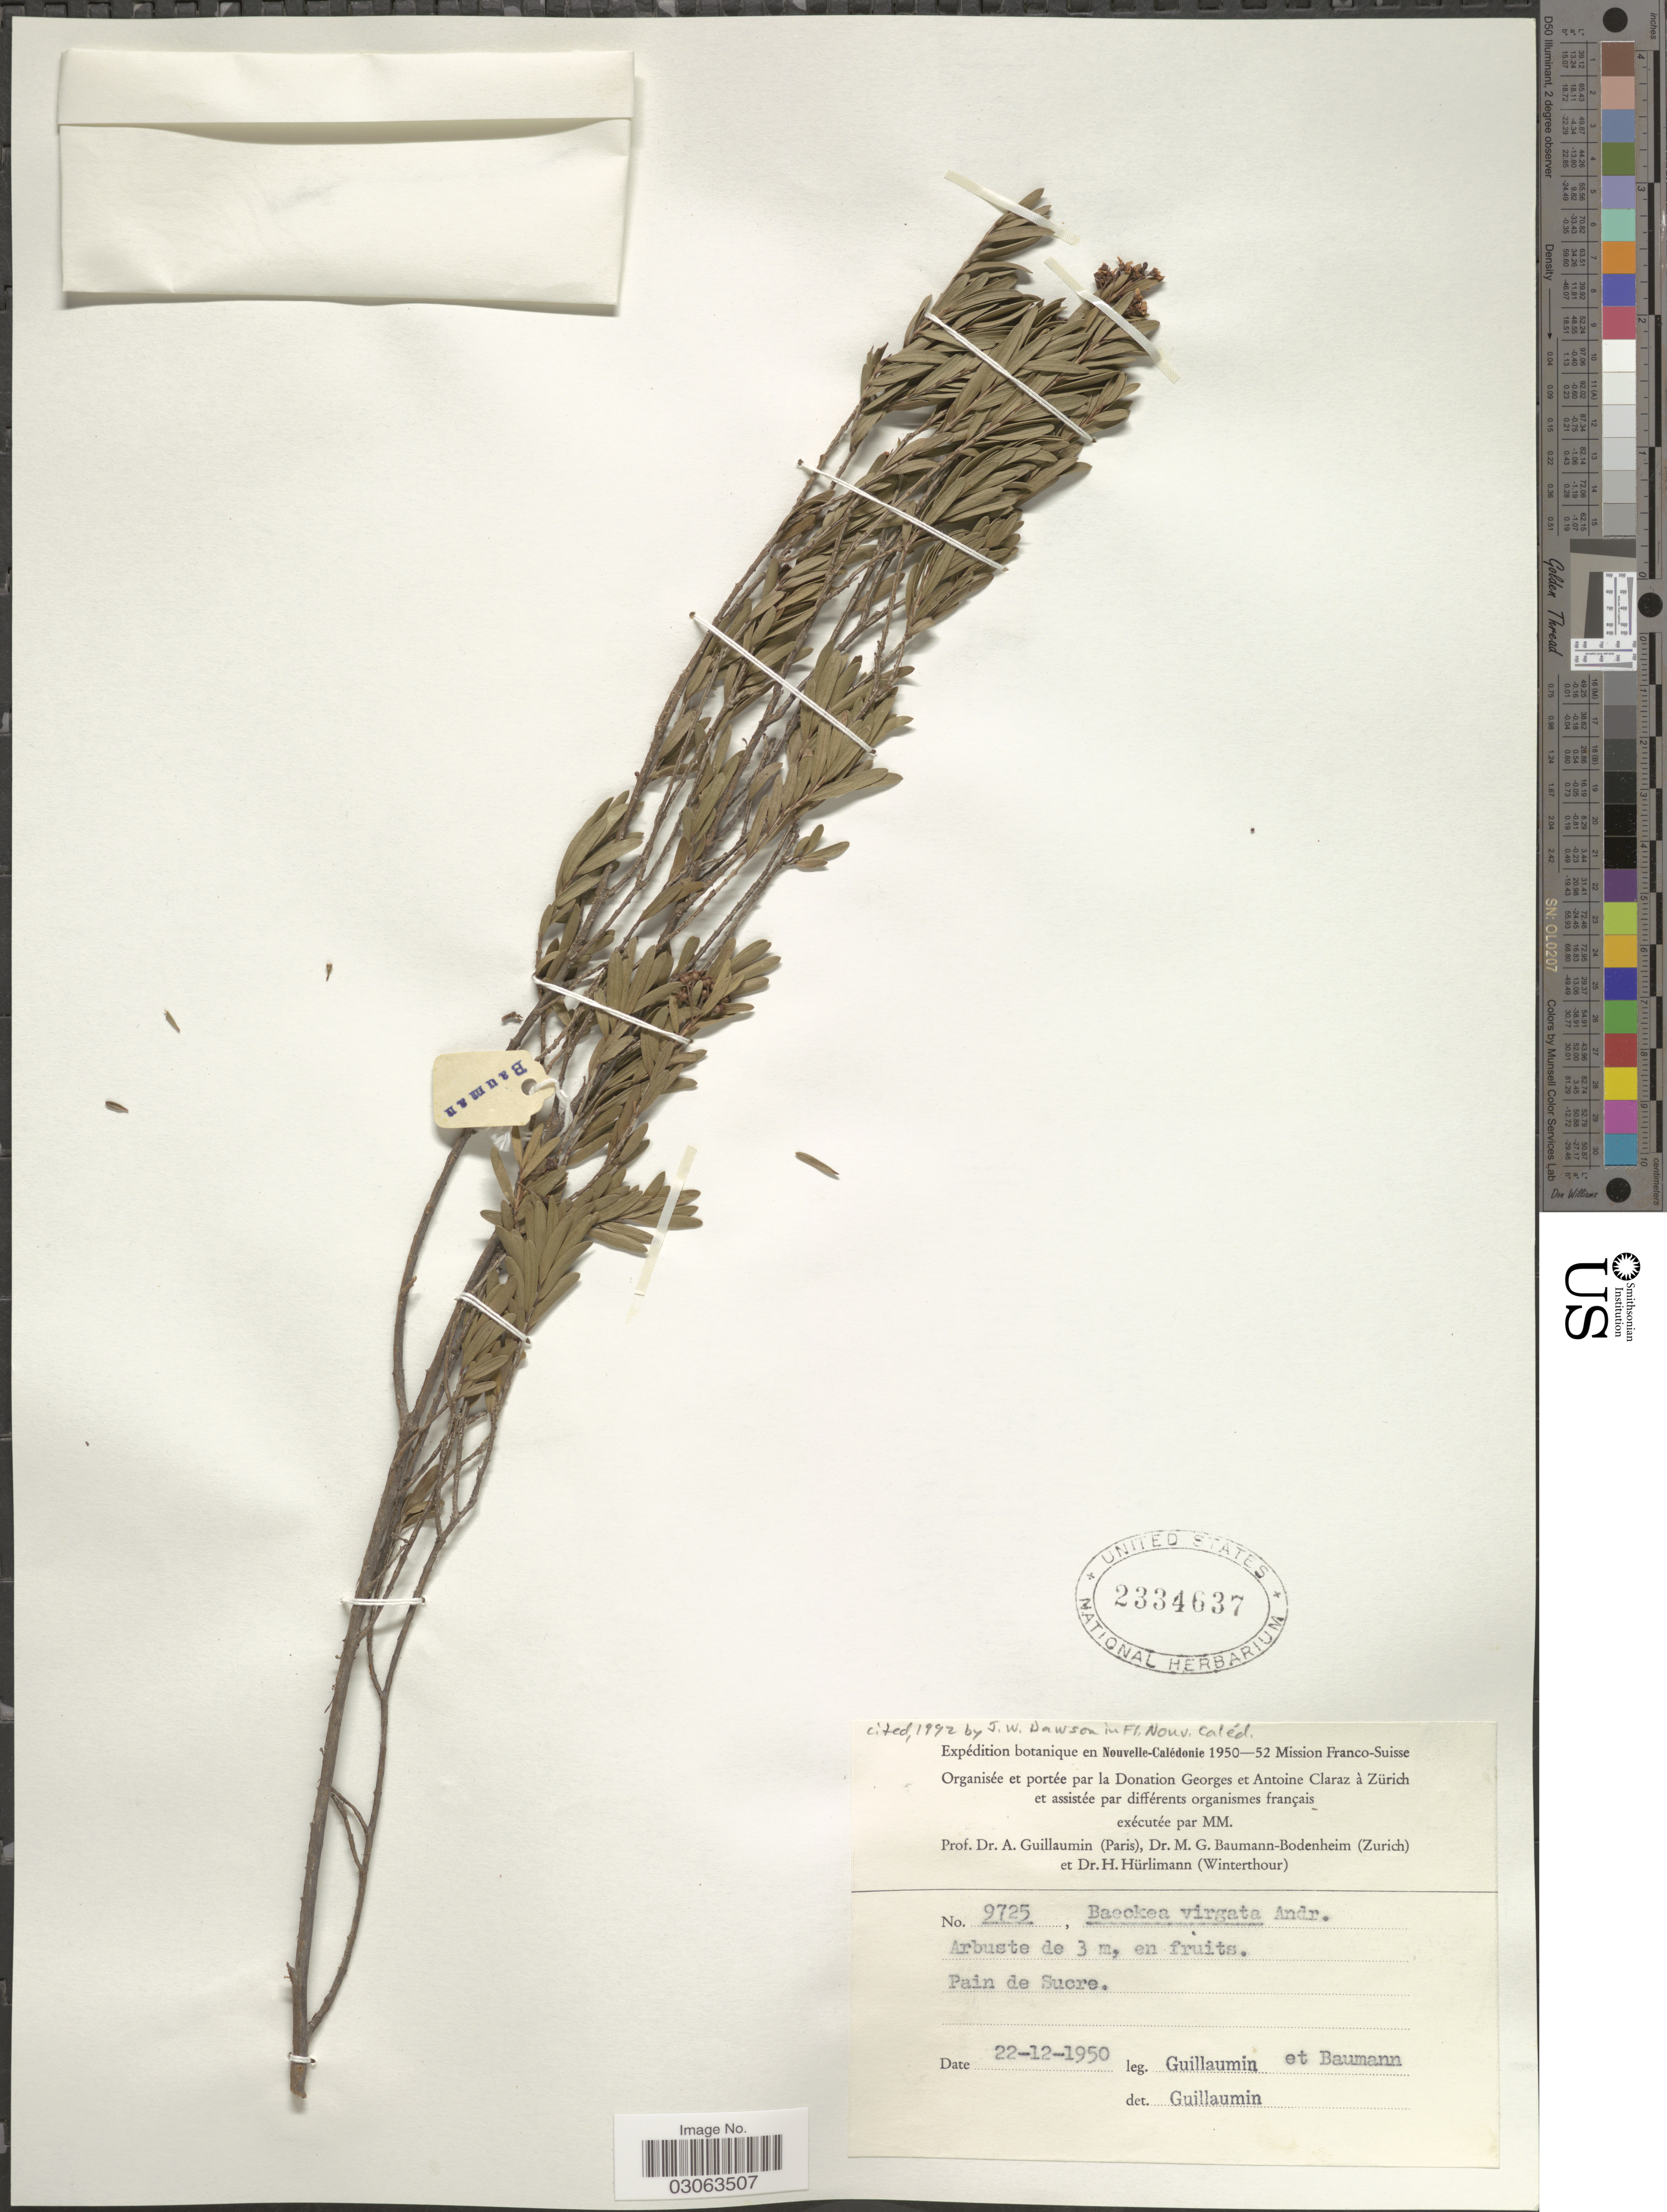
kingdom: Plantae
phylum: Tracheophyta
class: Magnoliopsida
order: Myrtales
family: Myrtaceae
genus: Sannantha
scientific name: Sannantha virgata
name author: (J.R. Forst. & G. Forst.) P.G. Wilson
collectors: A. Guillaumin & M. G. Baumann-Bodenheim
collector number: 9725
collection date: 1950-12-22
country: New Caledonia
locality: Pain de Sucre.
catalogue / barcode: US 2334637